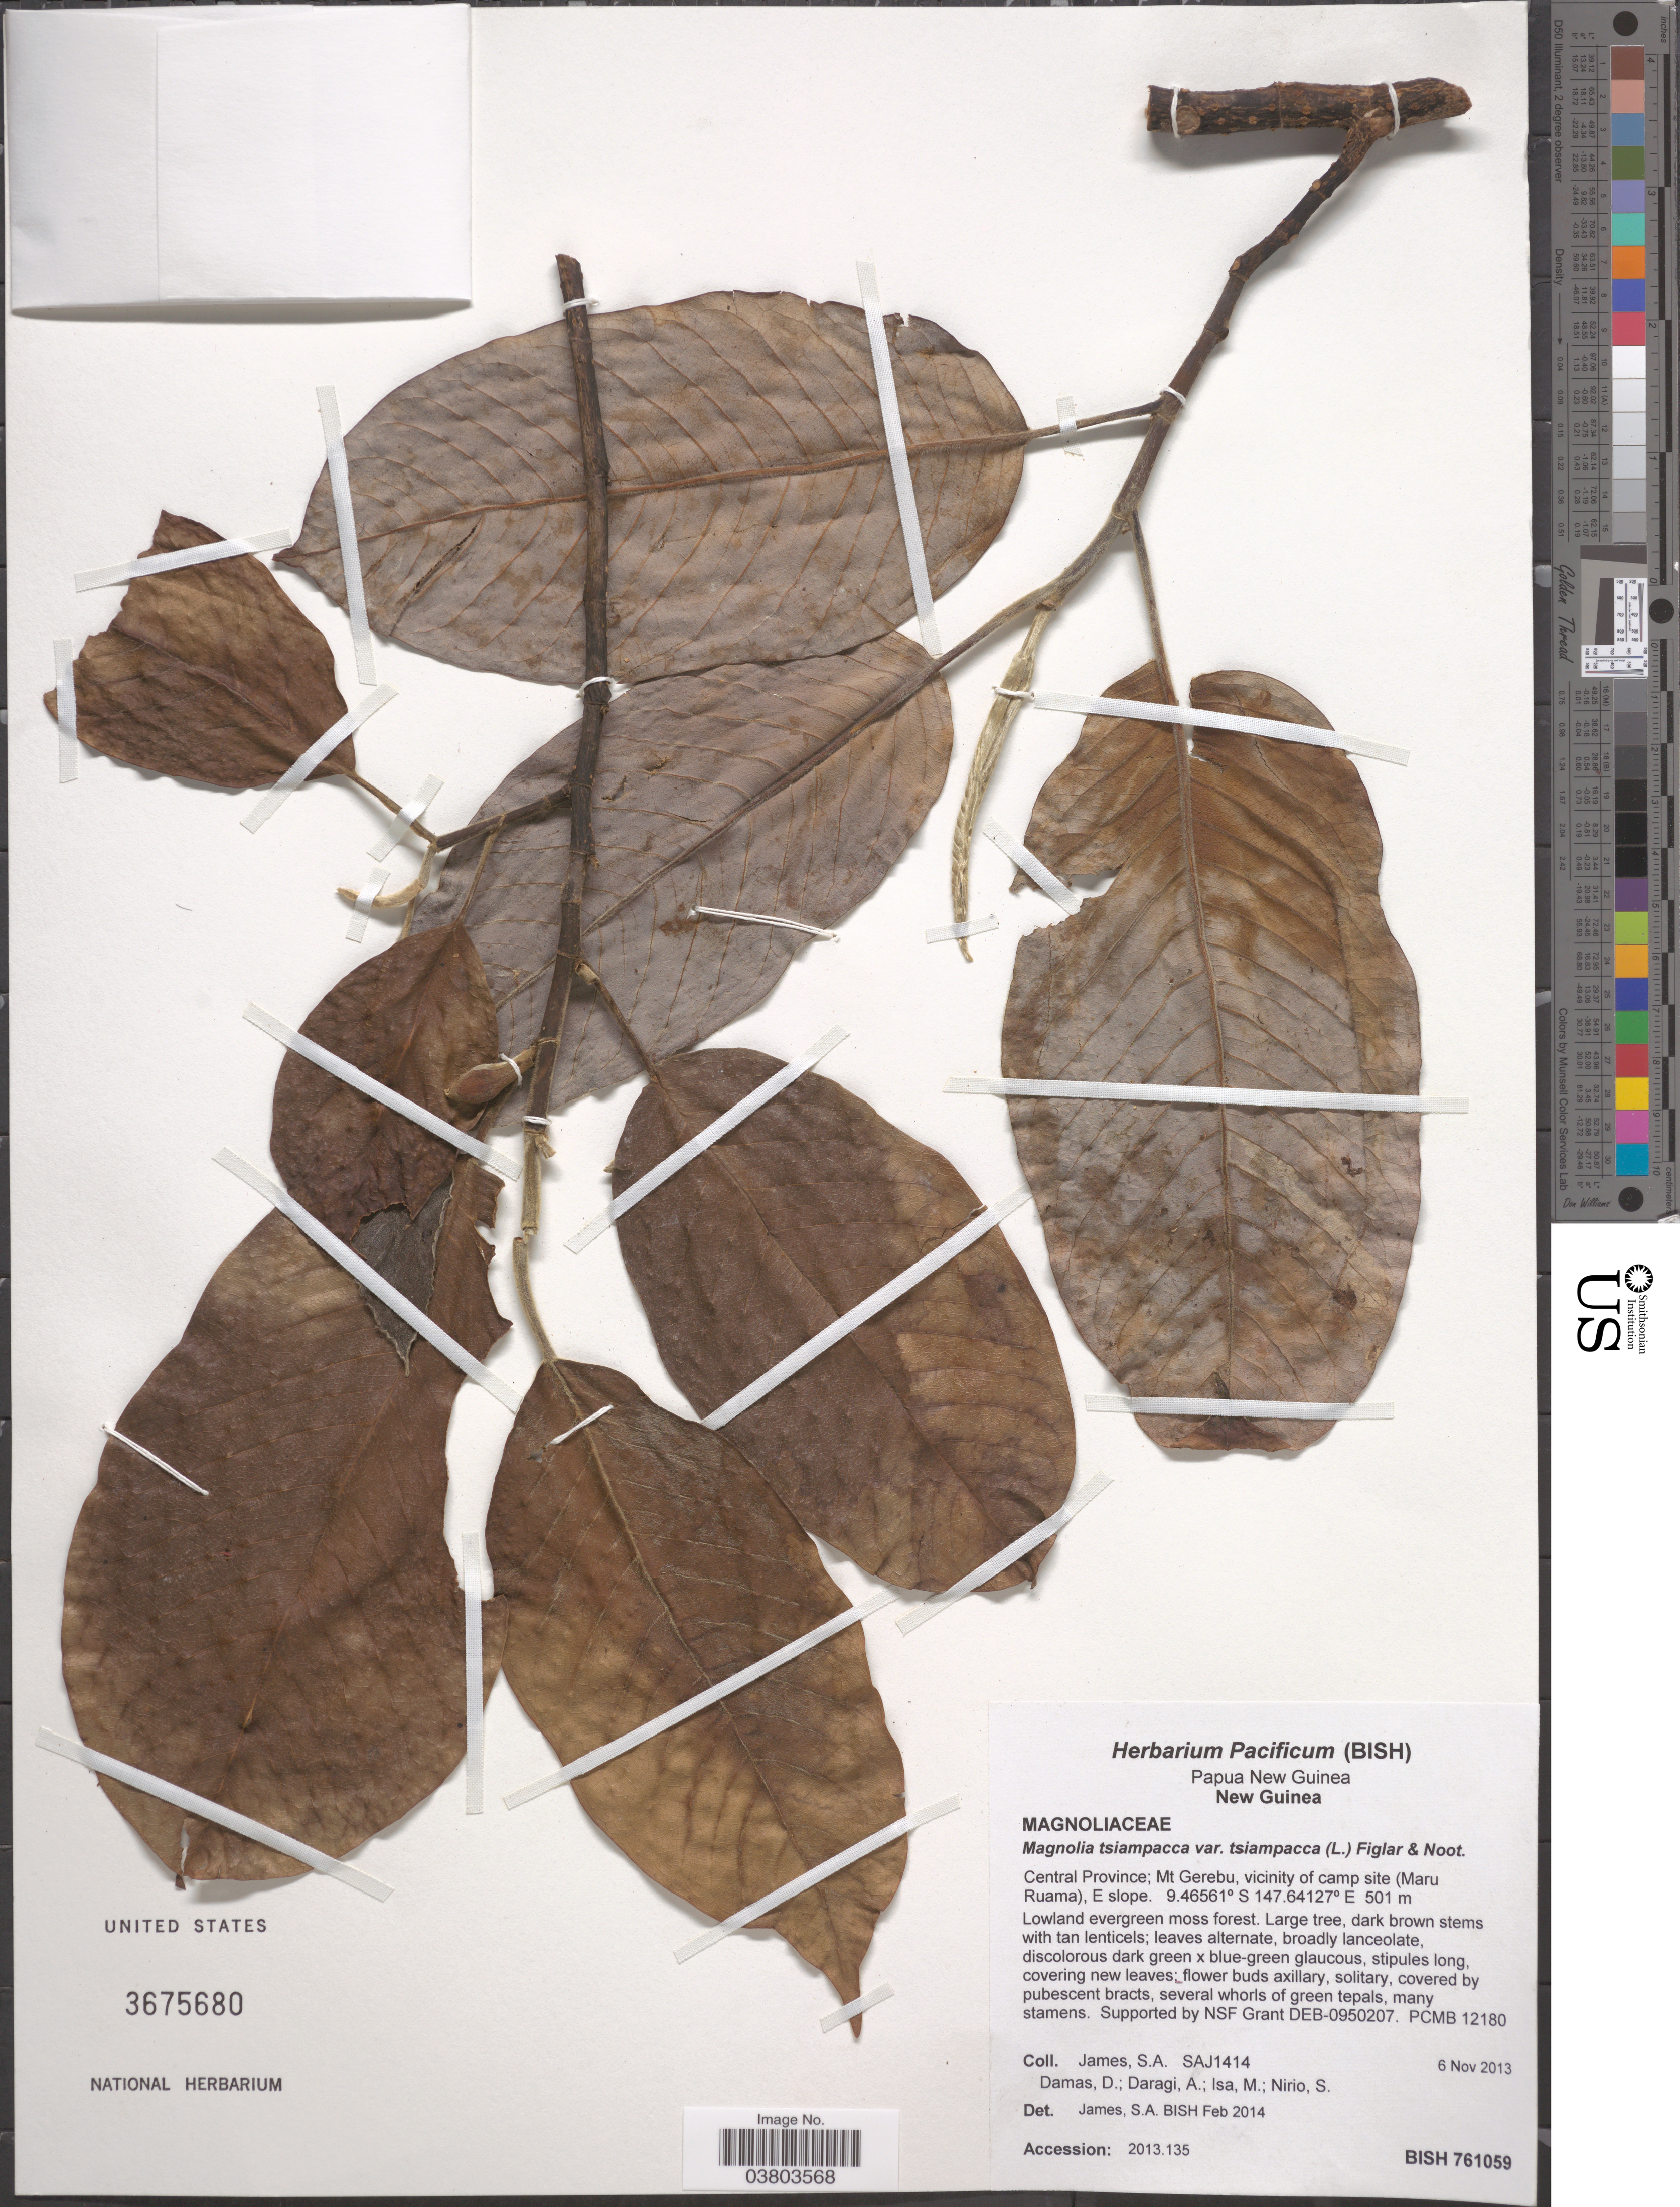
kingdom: Plantae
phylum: Tracheophyta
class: Magnoliopsida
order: Magnoliales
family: Magnoliaceae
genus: Magnolia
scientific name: Magnolia tsiampacca var. tsiampacca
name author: (L.) Figlar & Noot.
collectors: S. James, D. Damas, A. Daragi, M. Isa & S. Nirio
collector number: SAJ1414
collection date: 2013-11-06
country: Papua New Guinea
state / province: Central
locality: New Guinea. Mt. Gerebu, vicinity of camp site (Maru Ruama), E slope.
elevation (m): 501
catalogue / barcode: US 3675680